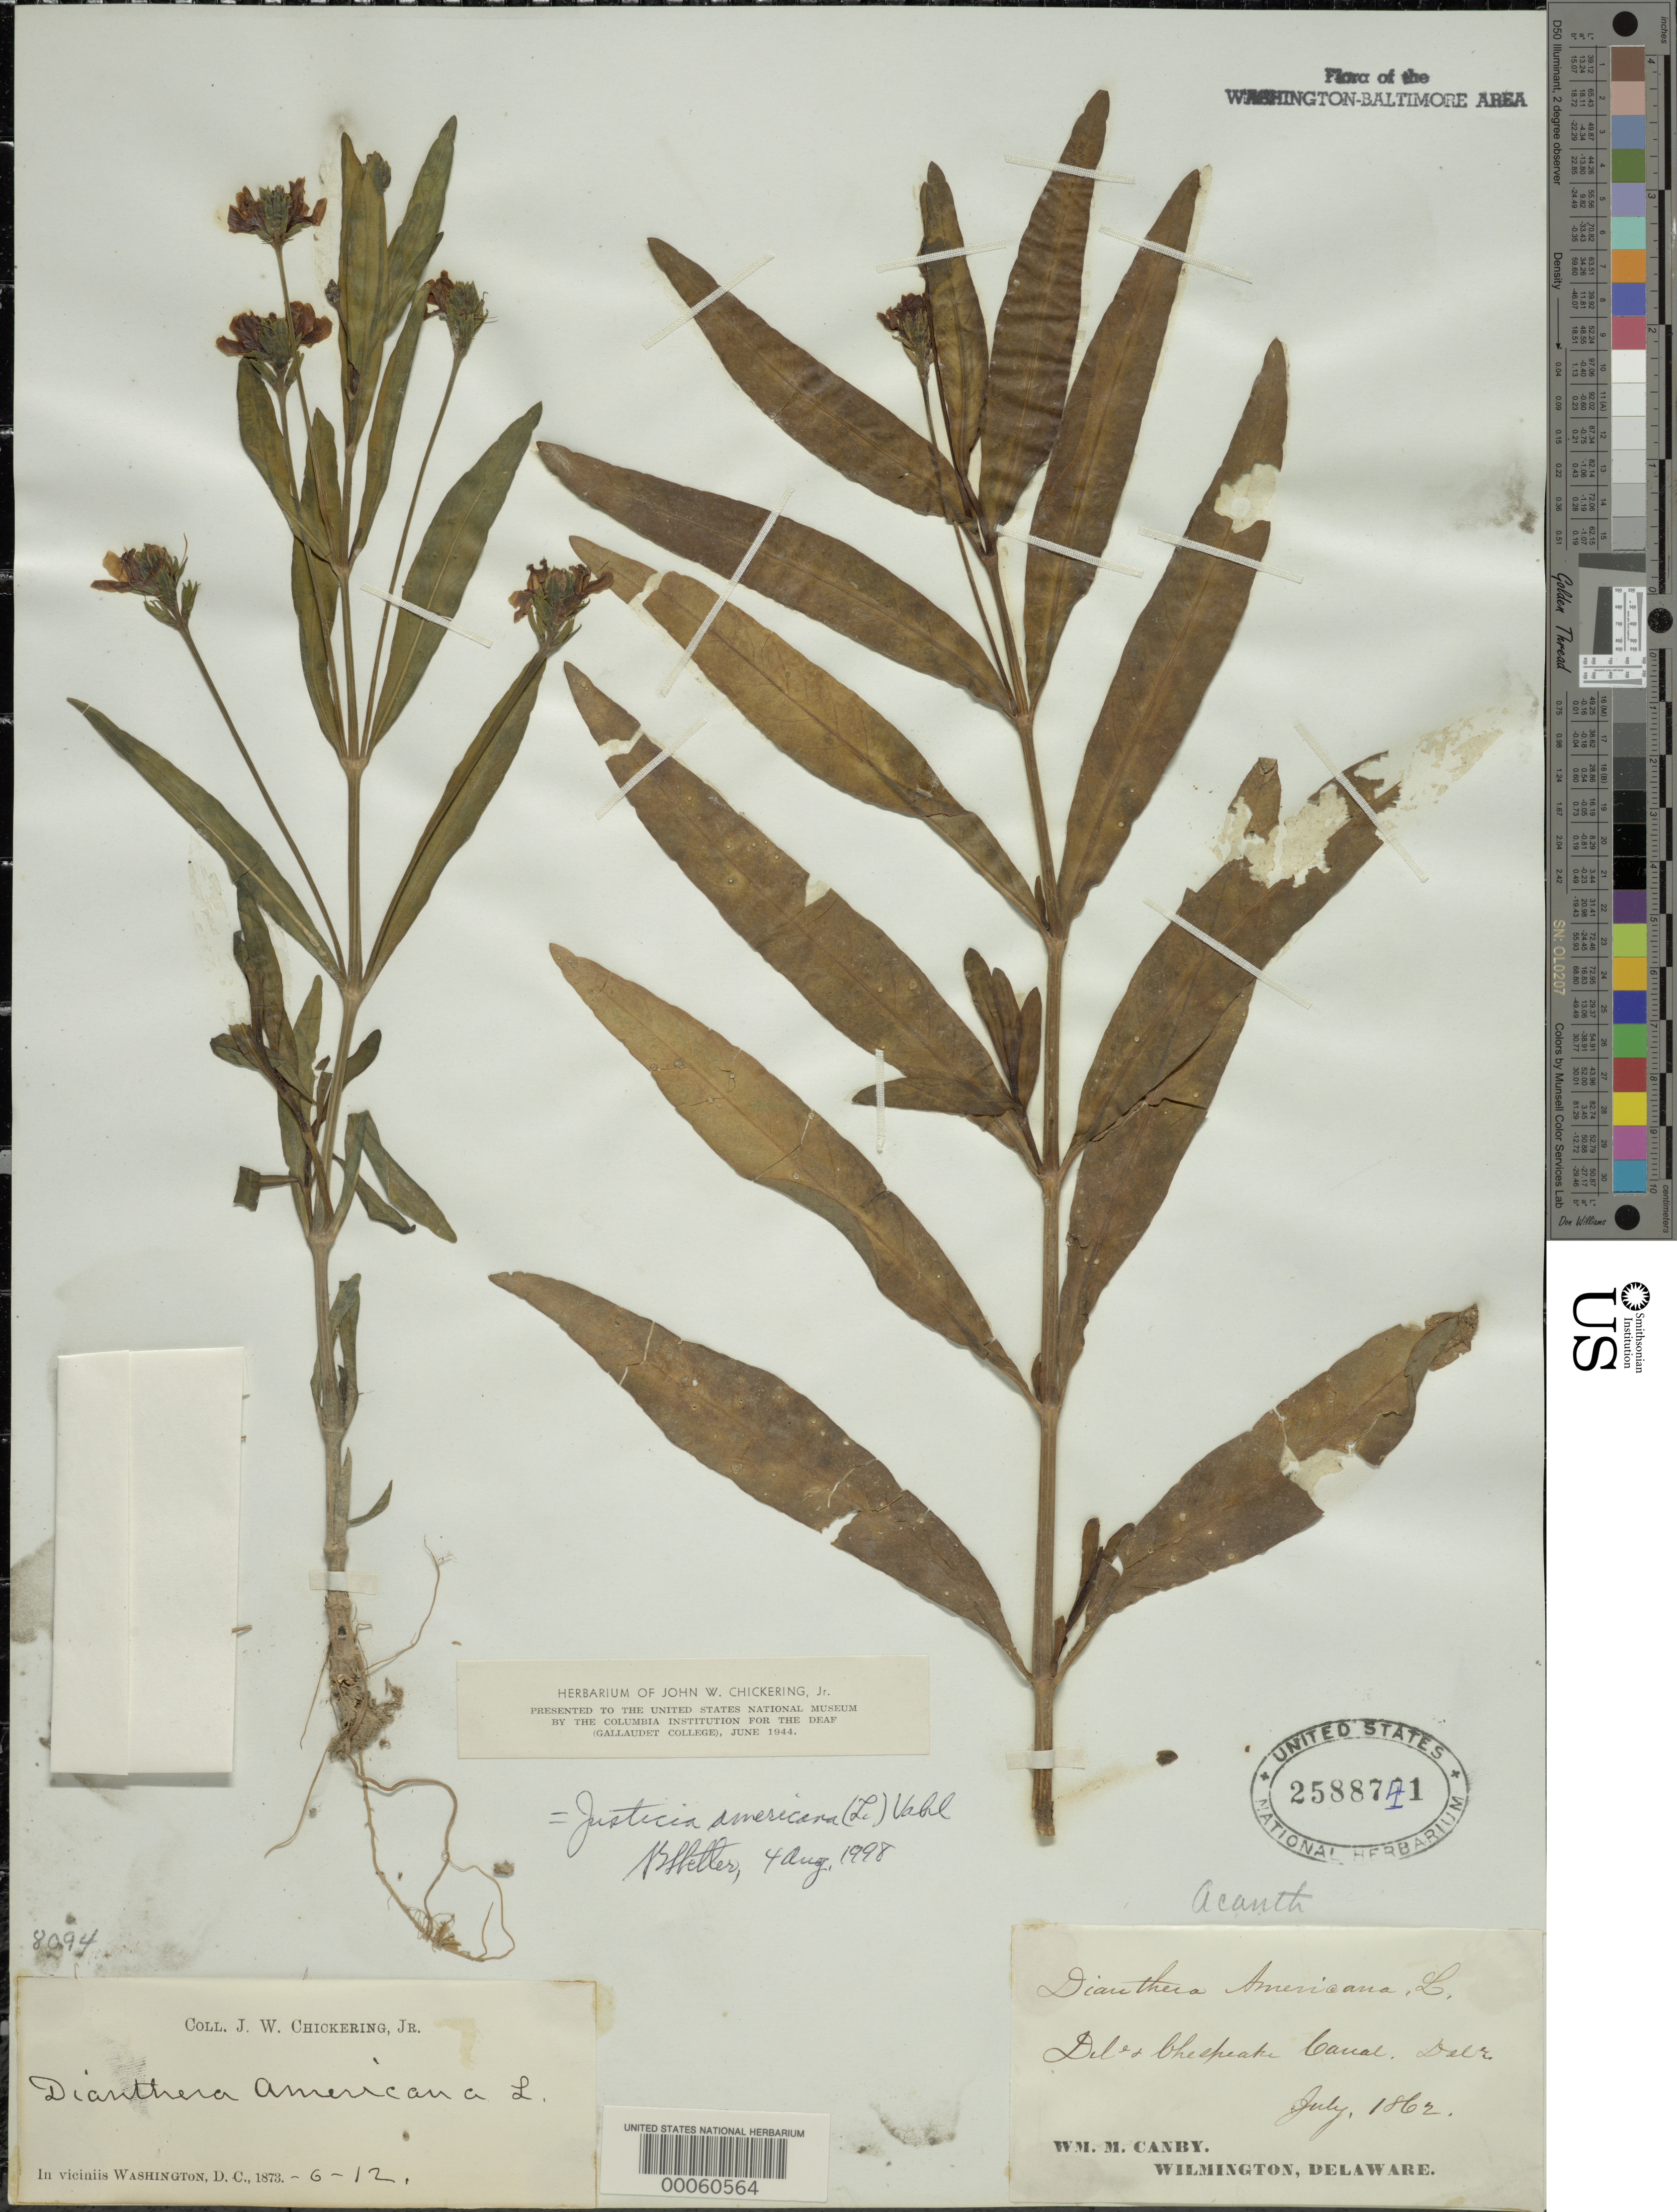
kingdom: Plantae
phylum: Tracheophyta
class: Magnoliopsida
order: Lamiales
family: Acanthaceae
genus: Justicia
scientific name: Justicia americana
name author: (L.) Vahl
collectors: W. M. Canby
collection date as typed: Jul 1862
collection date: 1862-07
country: United States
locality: Delaware and Chesapeake Canal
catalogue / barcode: US 2588741